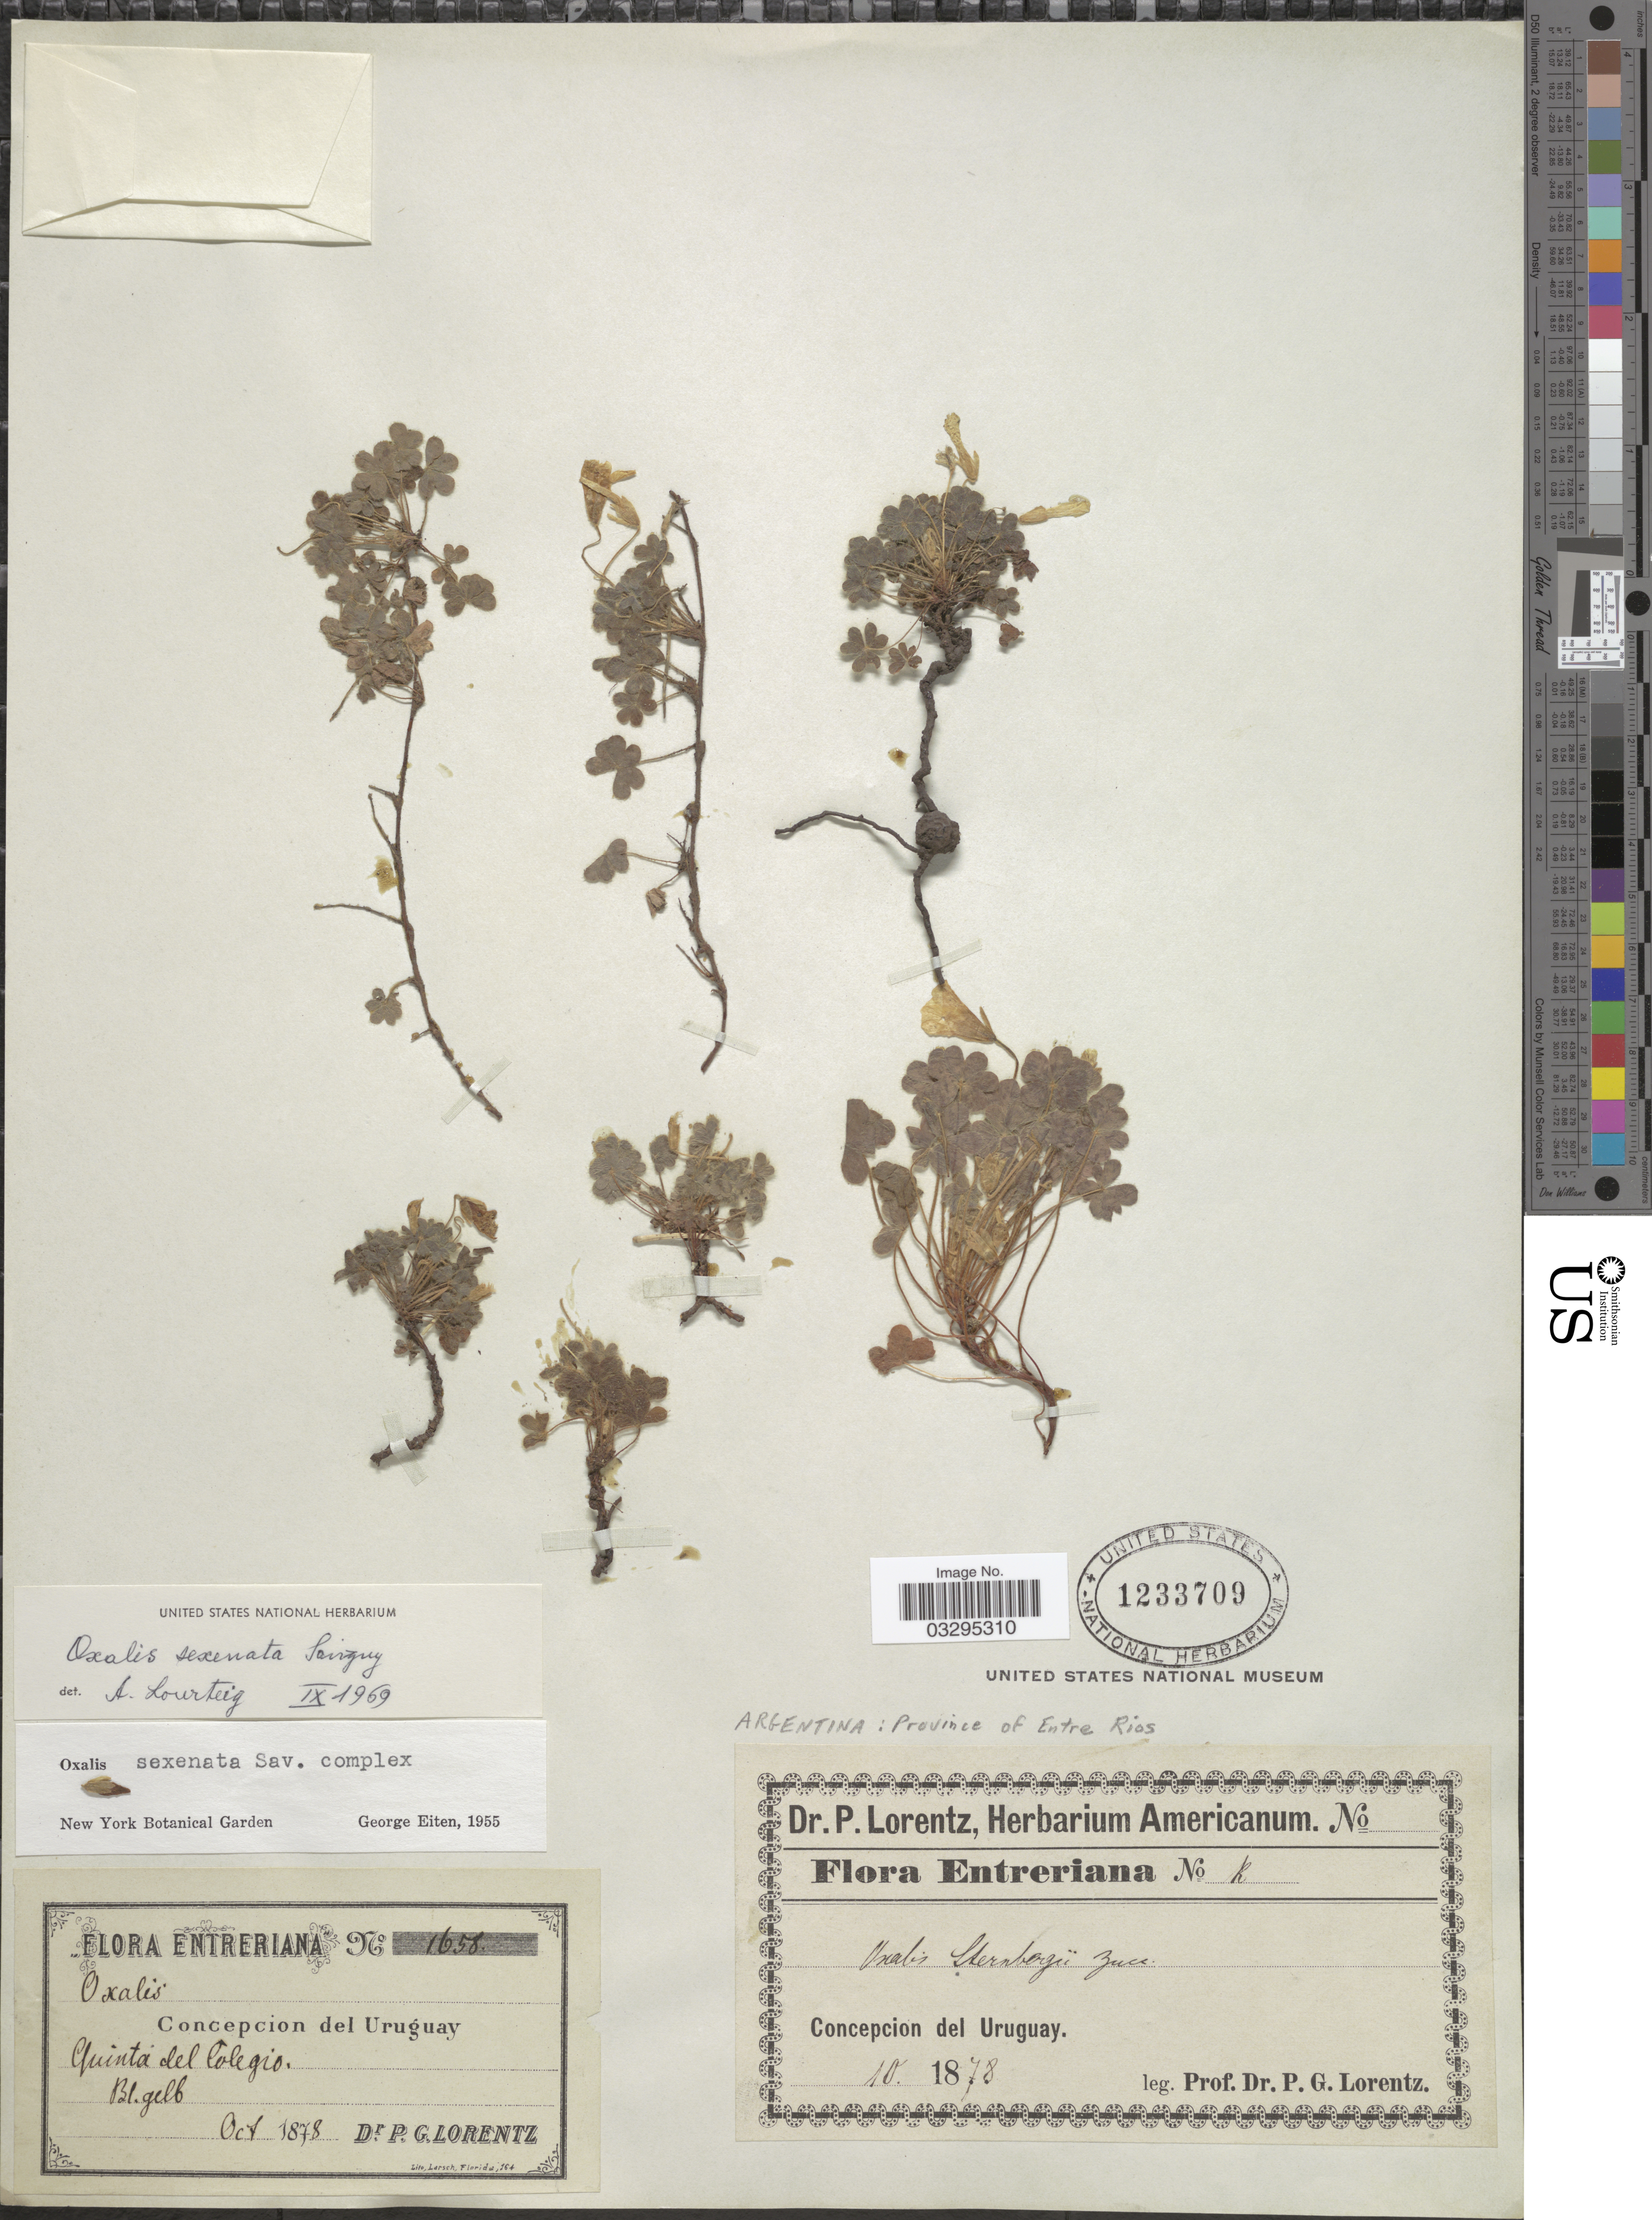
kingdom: Plantae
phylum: Tracheophyta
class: Magnoliopsida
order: Oxalidales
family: Oxalidaceae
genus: Oxalis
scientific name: Oxalis conorrhiza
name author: Jacq.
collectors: P. G. Lorentz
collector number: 1658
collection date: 1878-10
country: Uruguay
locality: Entreriana. Concepcion del Uruguay. Quinta del Colegio.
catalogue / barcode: US 1233709